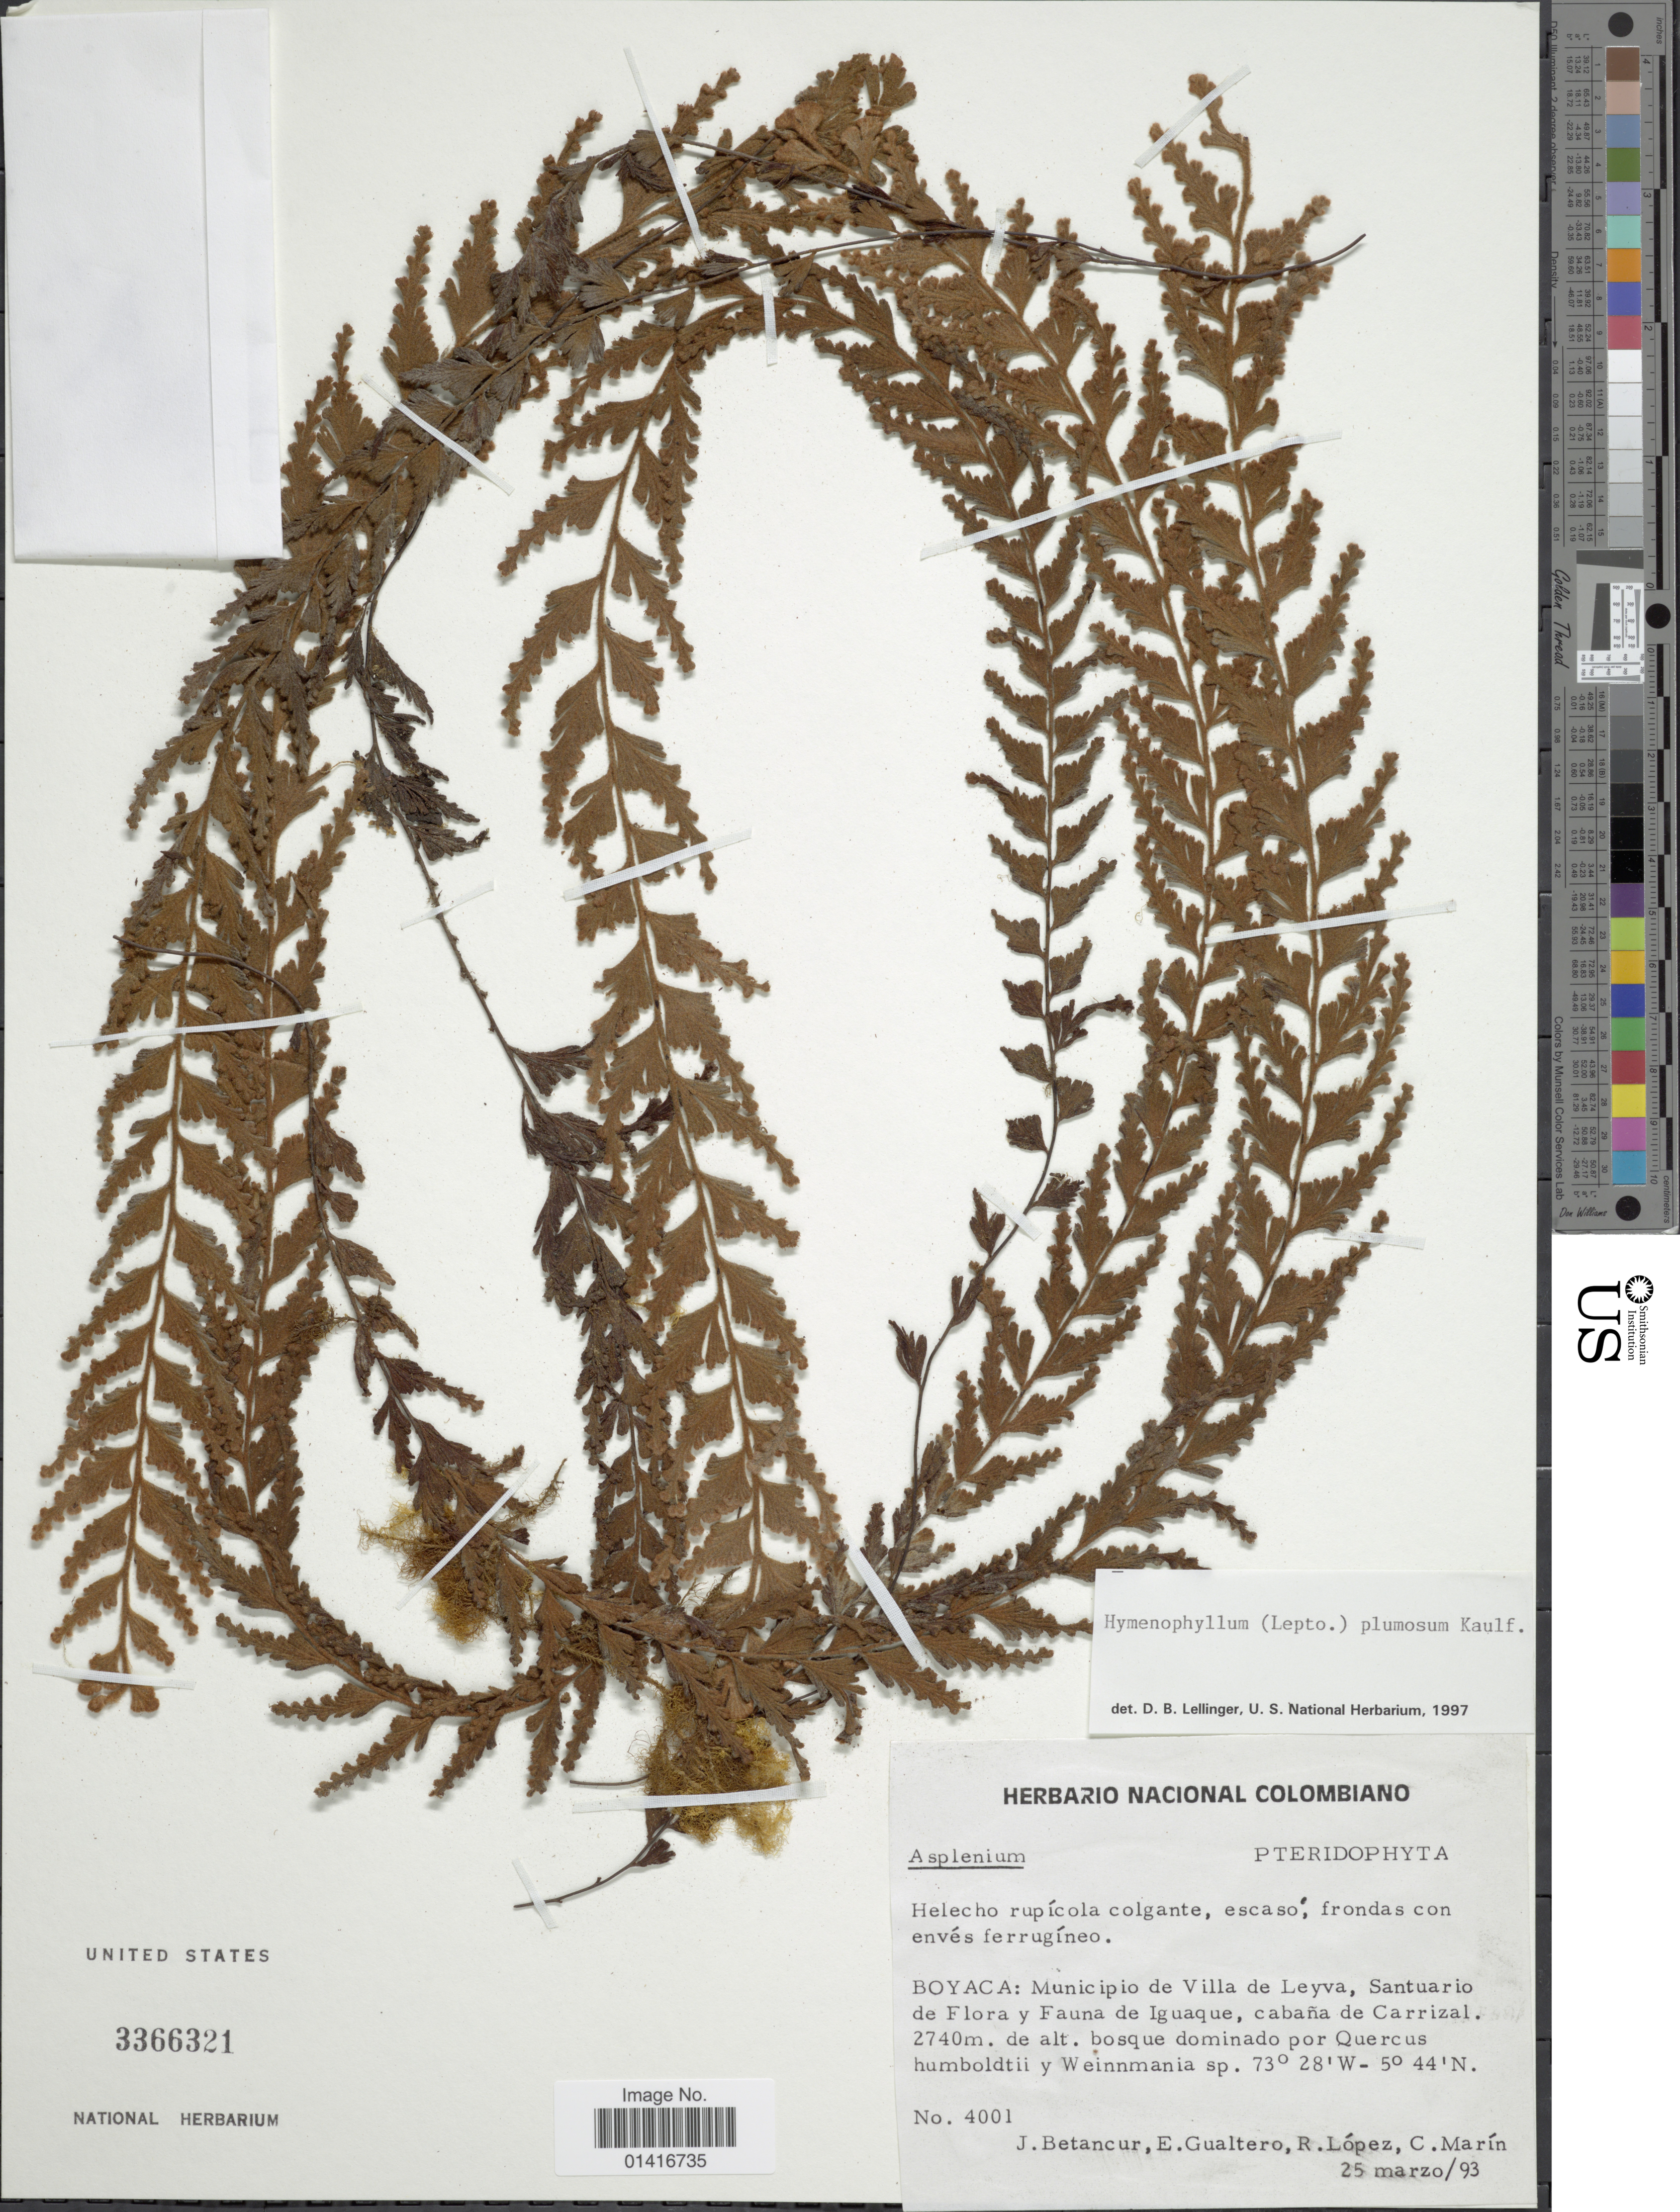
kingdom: Plantae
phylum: Tracheophyta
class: Polypodiopsida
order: Hymenophyllales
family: Hymenophyllaceae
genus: Hymenophyllum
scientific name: Hymenophyllum plumosum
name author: Kaulf.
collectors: J. Betancur, E. Gualtero, López, R. M. & C. Marín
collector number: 4001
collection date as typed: Transcribed d/m/y: 25/3/93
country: Colombia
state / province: Boyacá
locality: Helecho Rupícola colgante, escasó, frondas con envés ferrugíneo. Boyaca: Municipio de Villa de Leyva, Santuario de Flora y Fauna de Iguaque, cabaña de Carrizal.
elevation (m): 2740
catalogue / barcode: US 3366321